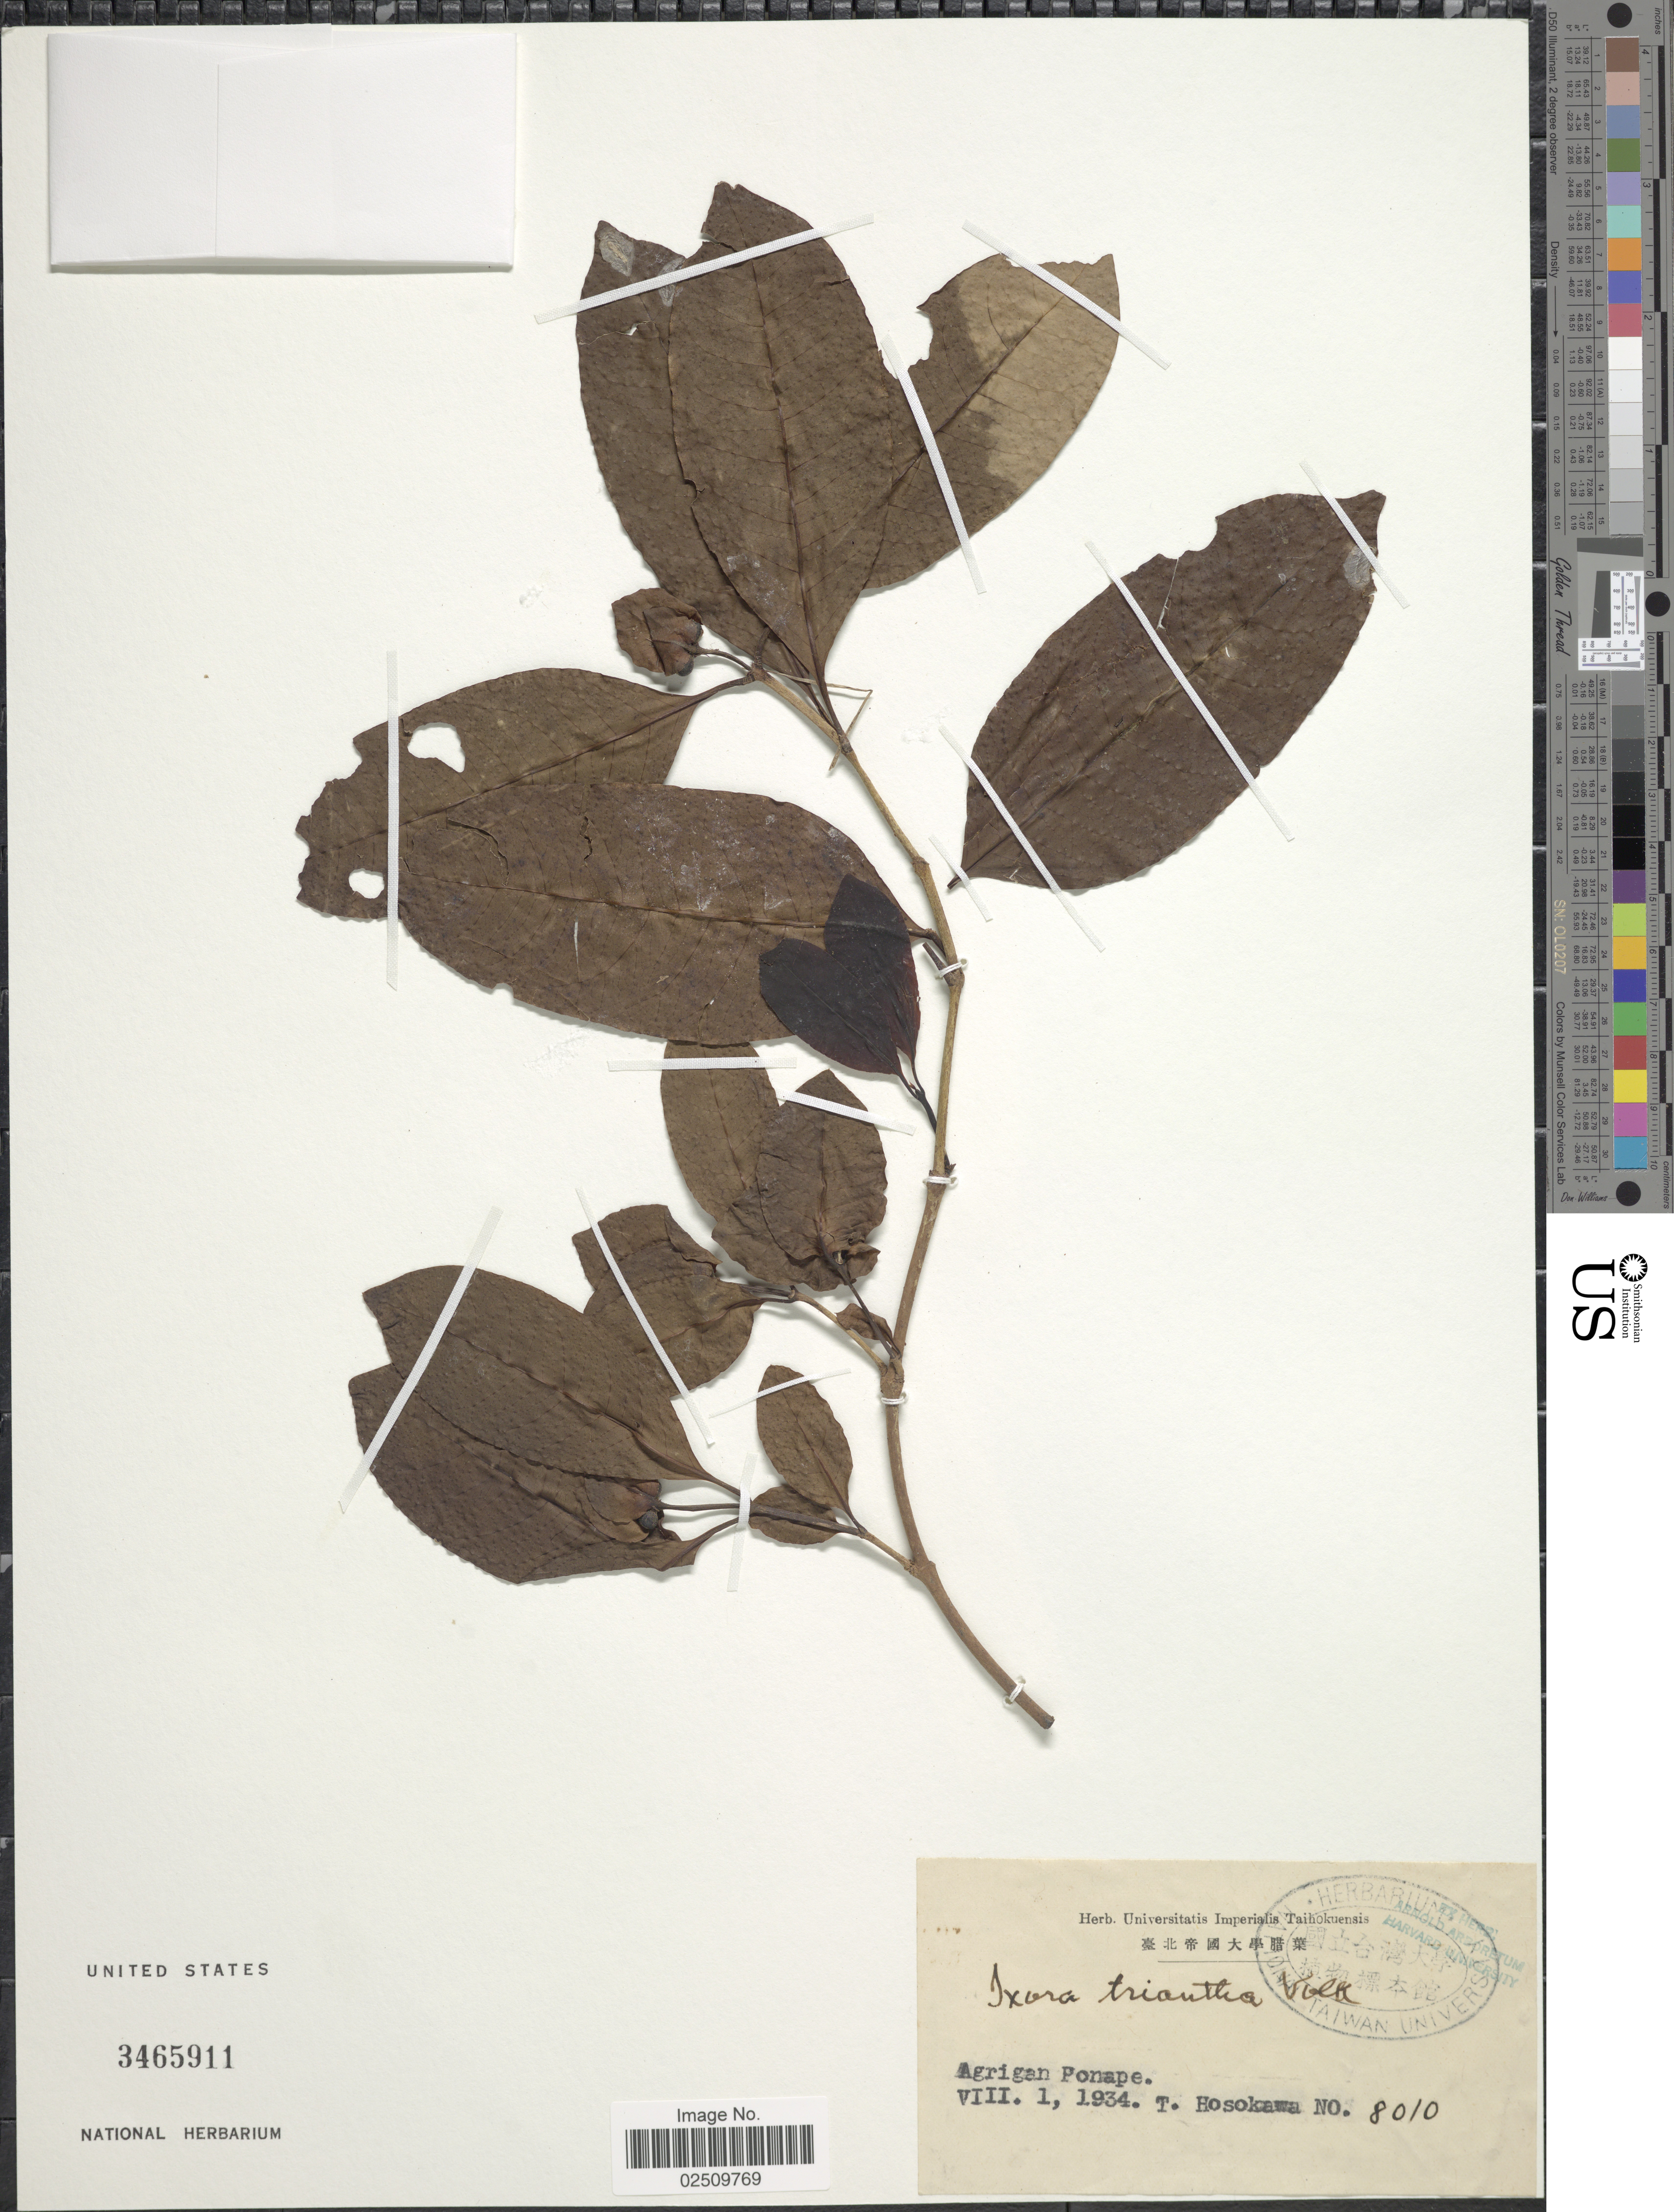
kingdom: Plantae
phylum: Tracheophyta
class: Magnoliopsida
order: Gentianales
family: Rubiaceae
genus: Ixora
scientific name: Ixora triantha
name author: Volkens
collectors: T. Hosokawa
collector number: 8010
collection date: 1934-08-01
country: Micronesia, Federated States of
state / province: Pohnpei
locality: Agrigan Ponape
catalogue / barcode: US 3465911